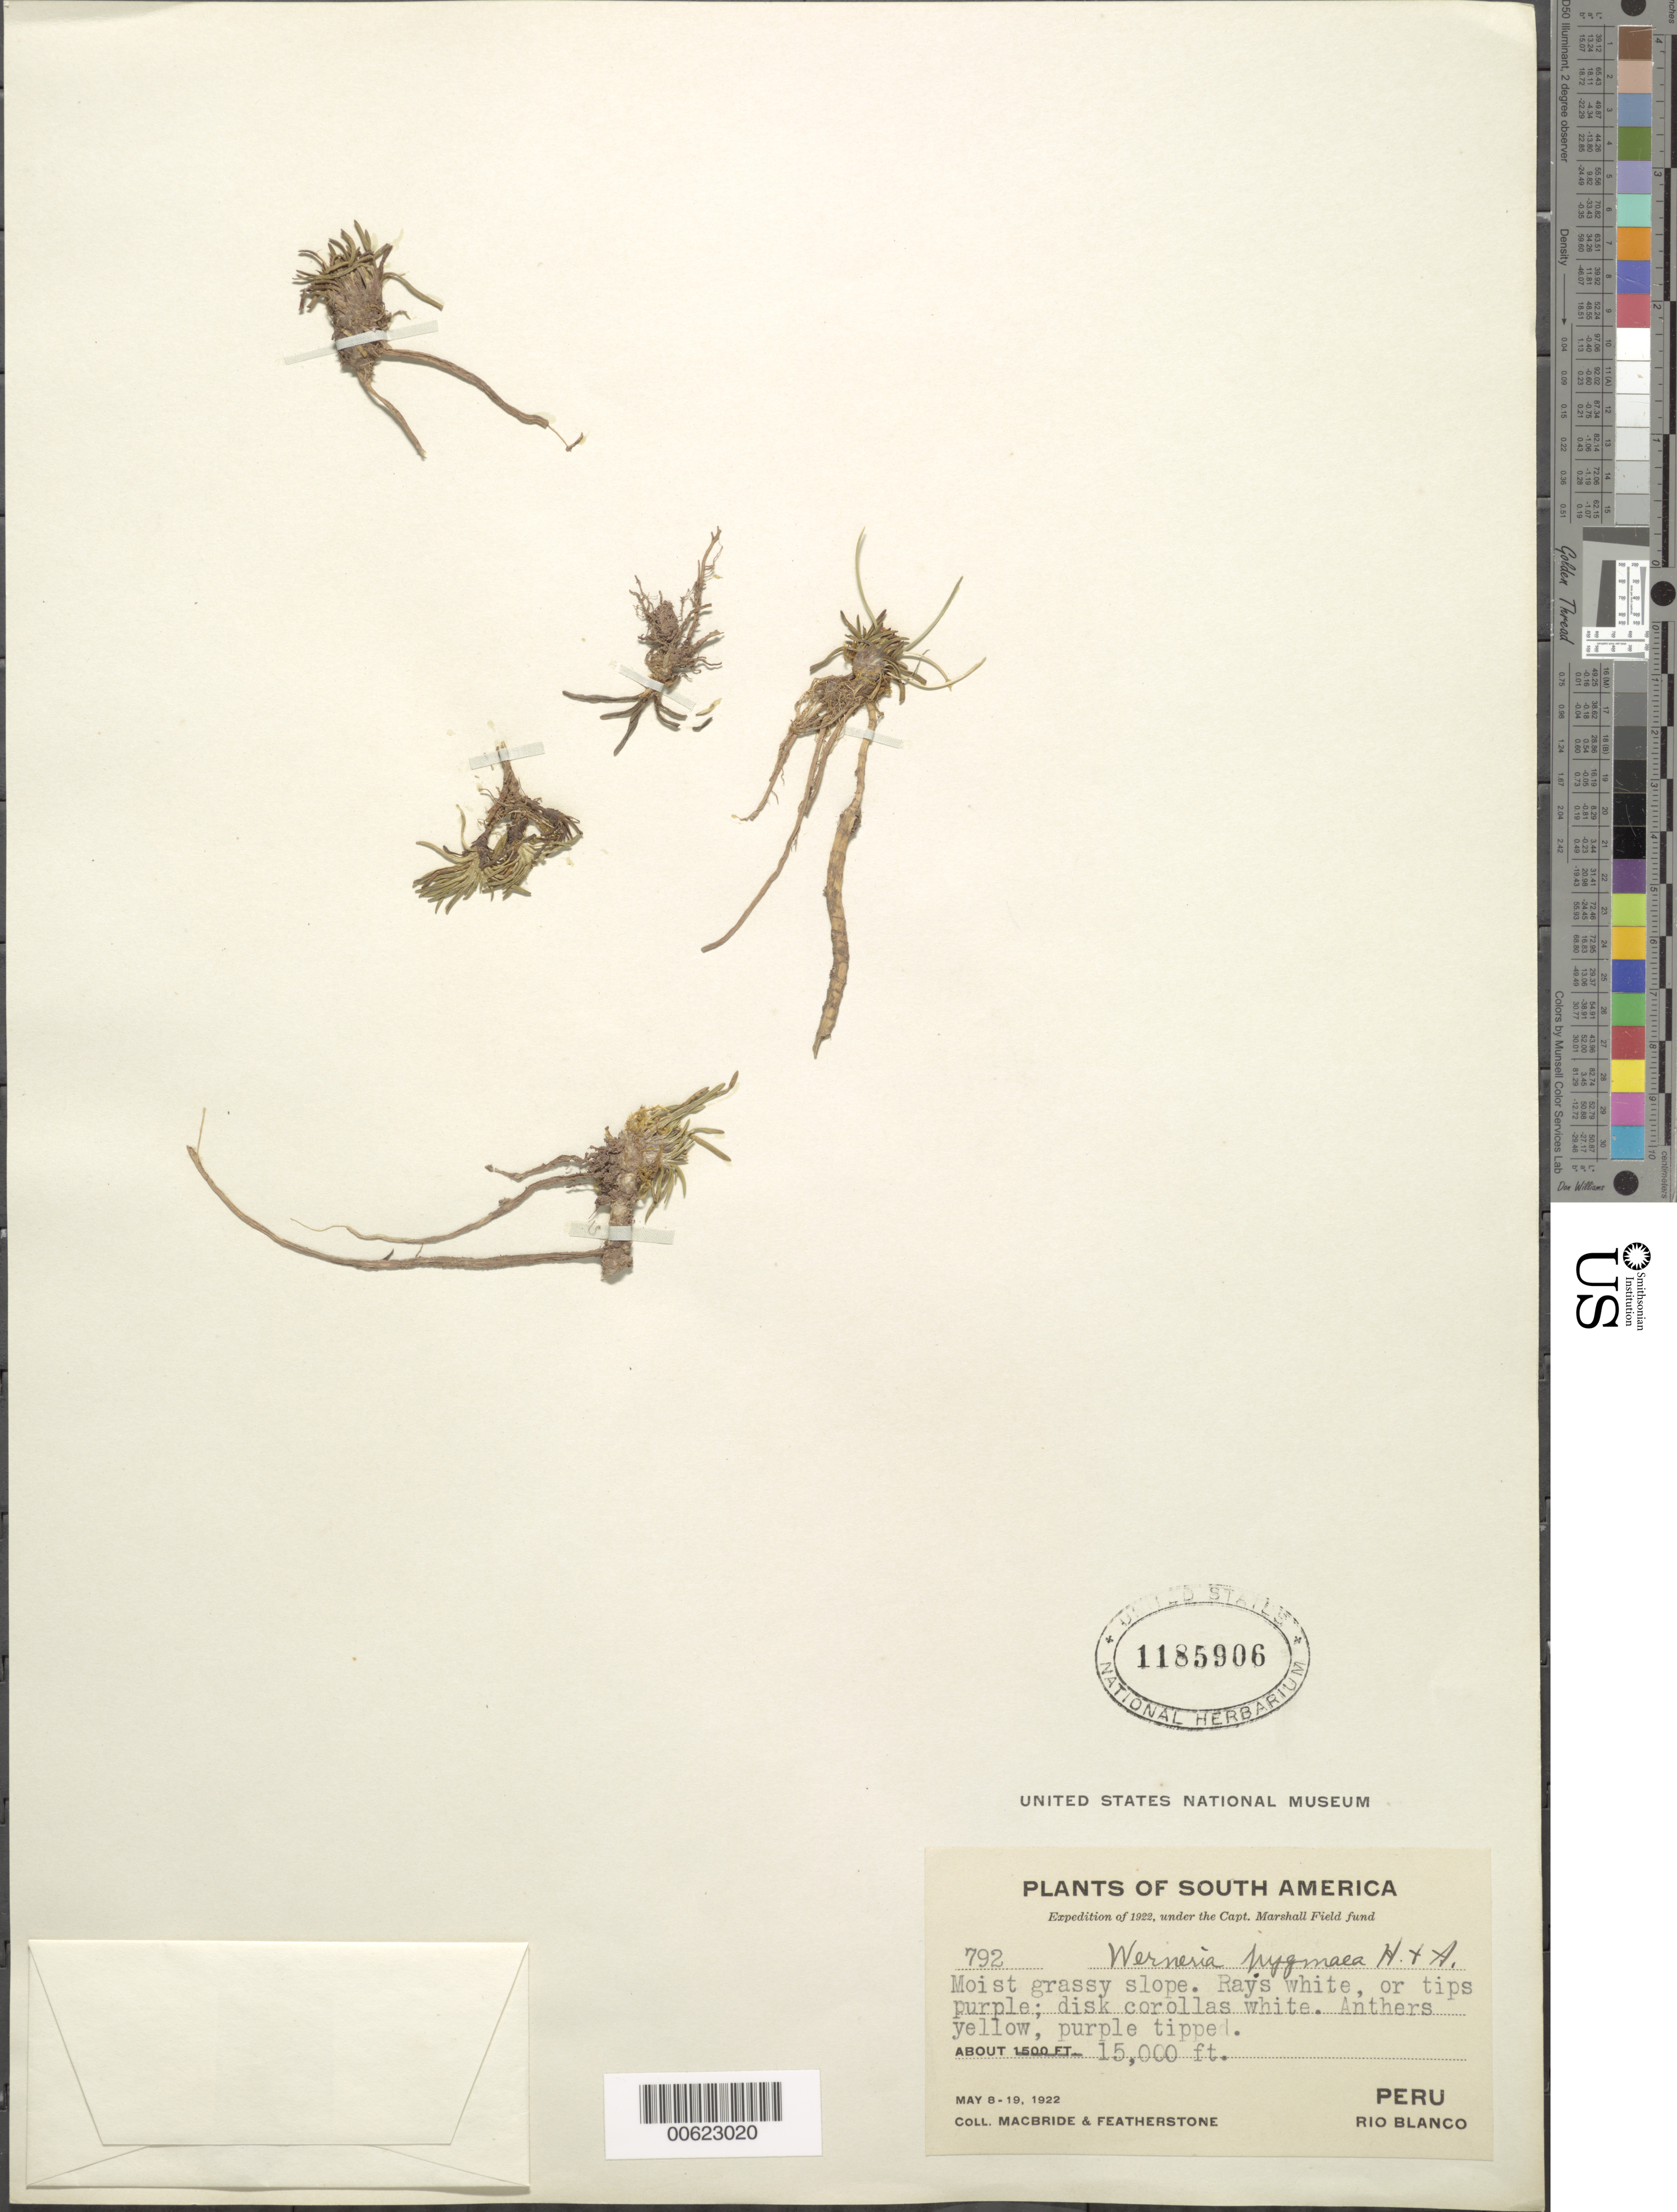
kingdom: Plantae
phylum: Tracheophyta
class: Magnoliopsida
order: Asterales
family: Asteraceae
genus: Werneria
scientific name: Werneria pygmaea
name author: Gillies ex Hook. & Arn.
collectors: J. F. Macbride & W. Featherstone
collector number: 792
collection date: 1922-05-08/1922-05-19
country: Peru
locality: Rio Blanco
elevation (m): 4572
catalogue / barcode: US 1185906